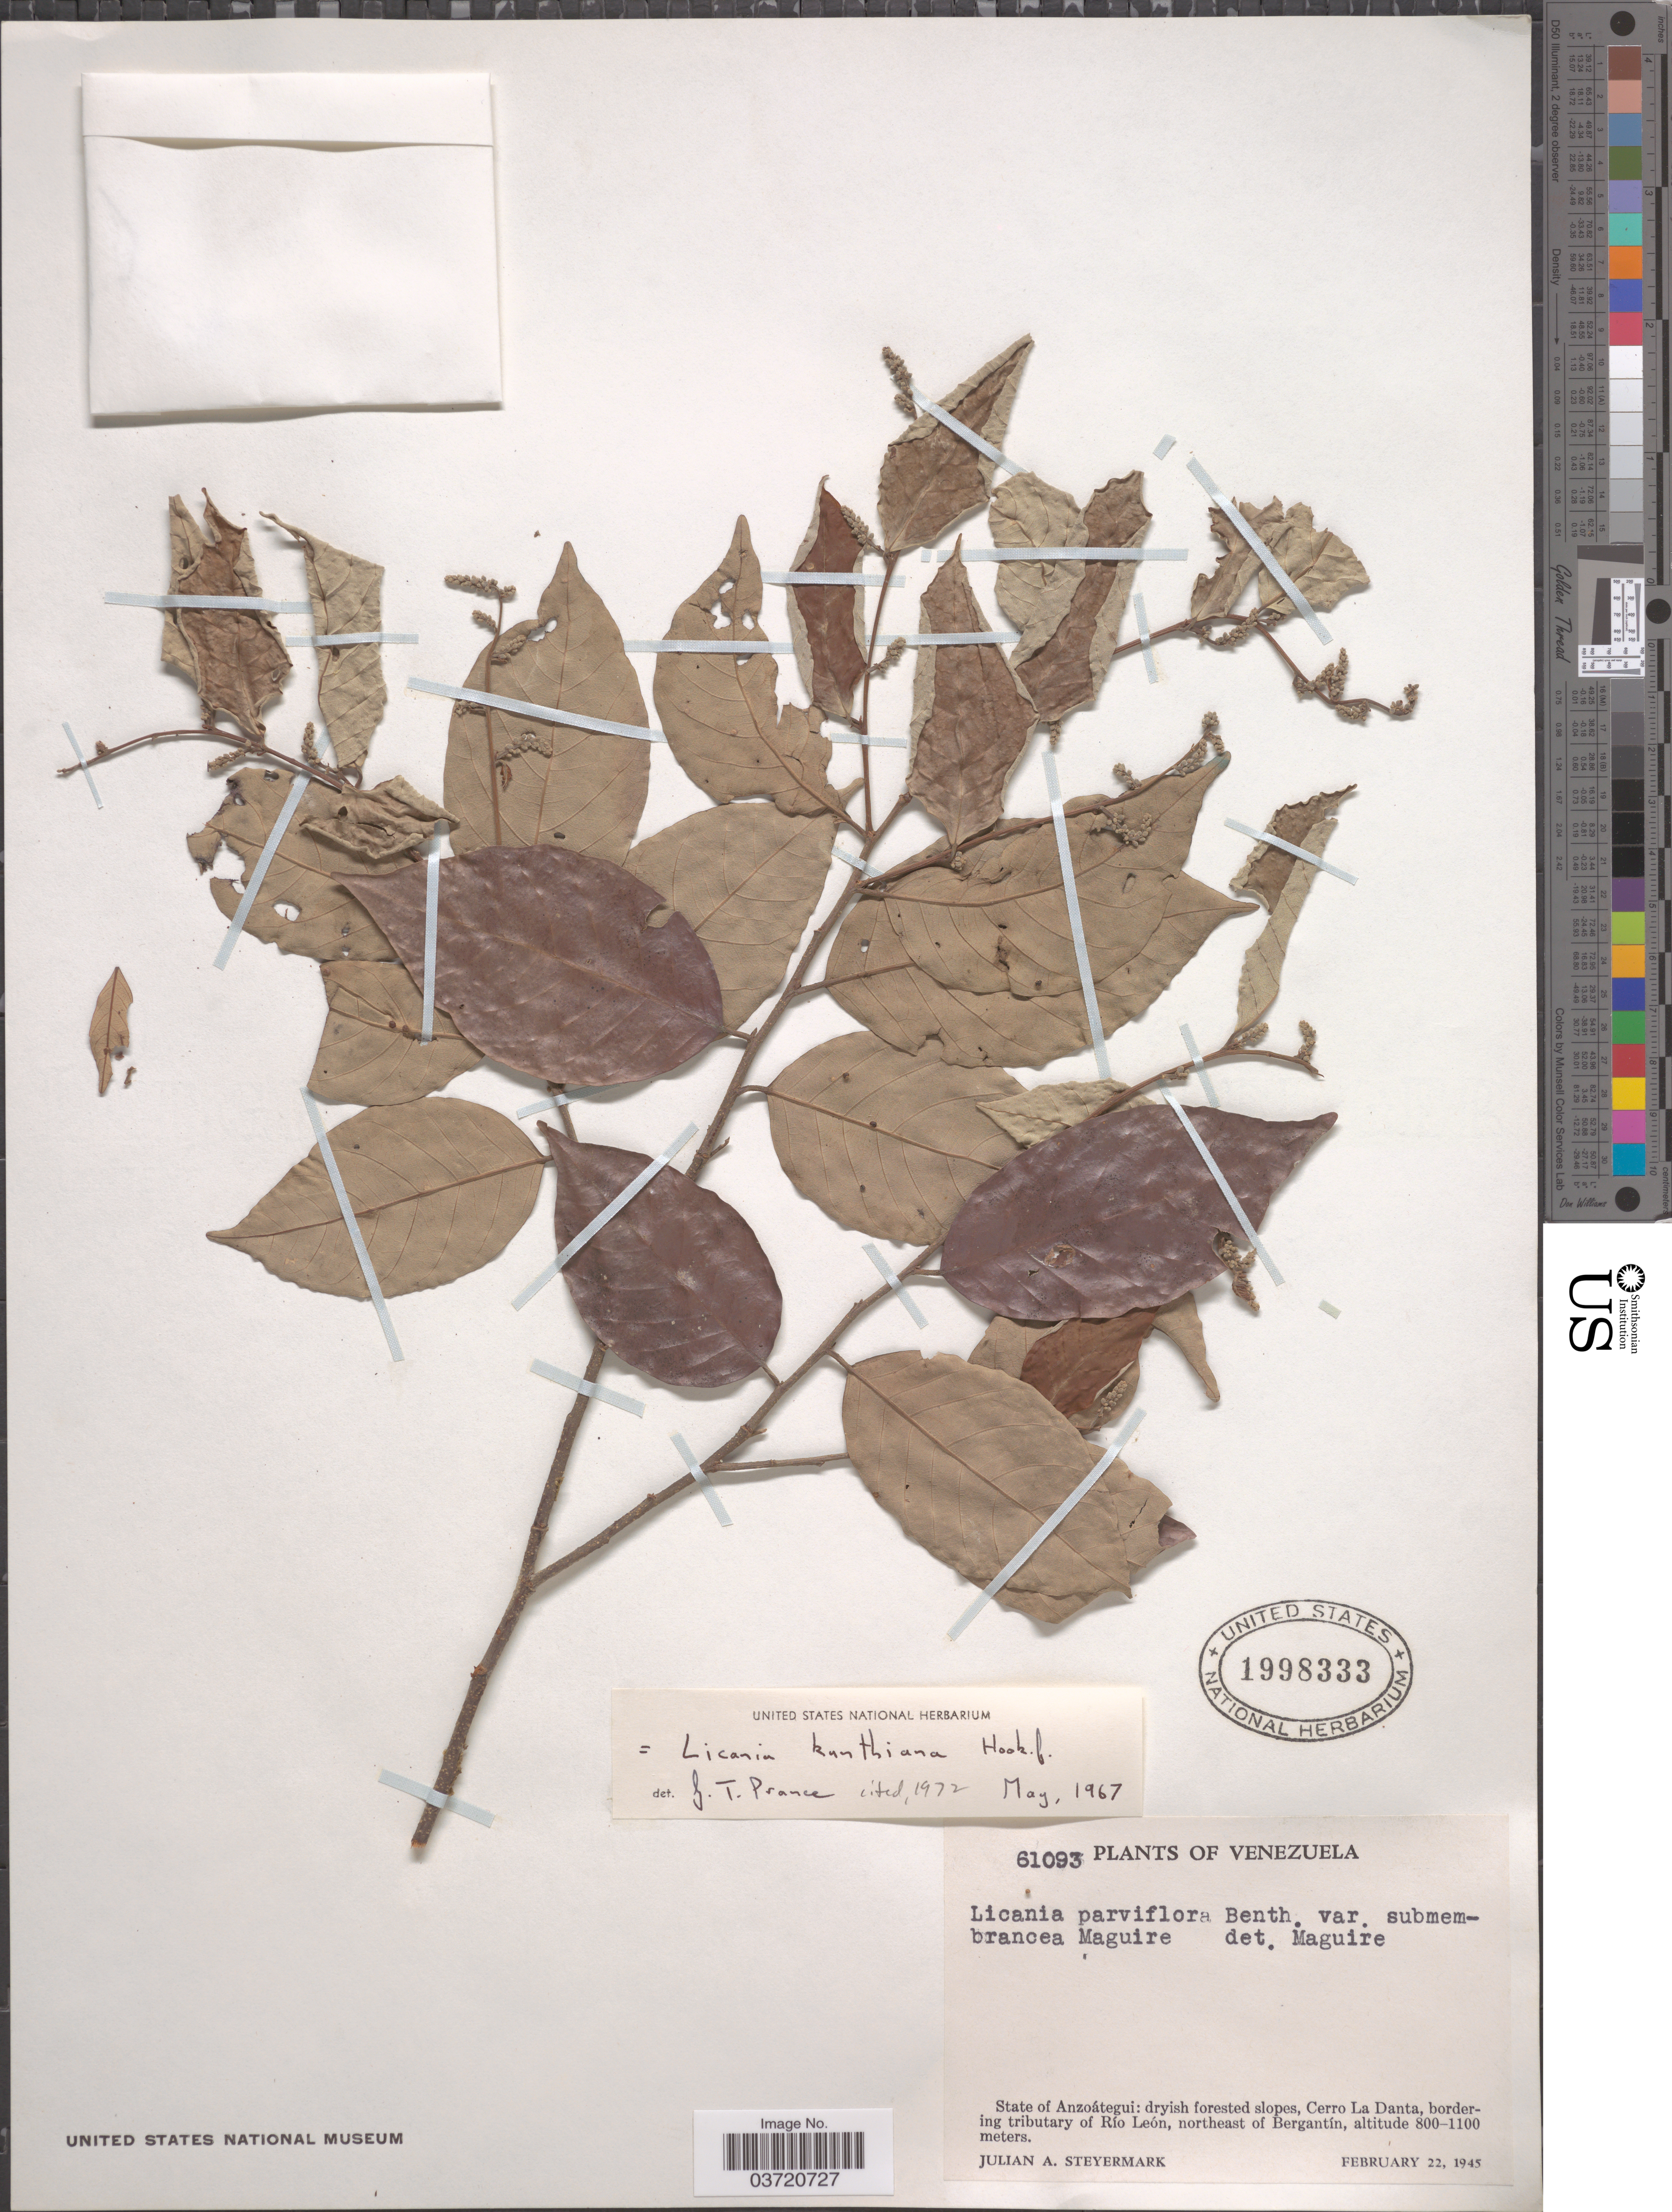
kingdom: Plantae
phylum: Tracheophyta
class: Magnoliopsida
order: Malpighiales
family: Chrysobalanaceae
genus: Licania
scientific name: Licania kunthiana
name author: Hook. f. in Mart.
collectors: J. Steyermark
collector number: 61093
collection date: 1945-02-22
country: Venezuela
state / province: Anzoategui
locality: Dryish forested slopes, Cerro La Danta, bordering tributary of Río León, northeast of Bergantín.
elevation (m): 800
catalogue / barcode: US 1998333